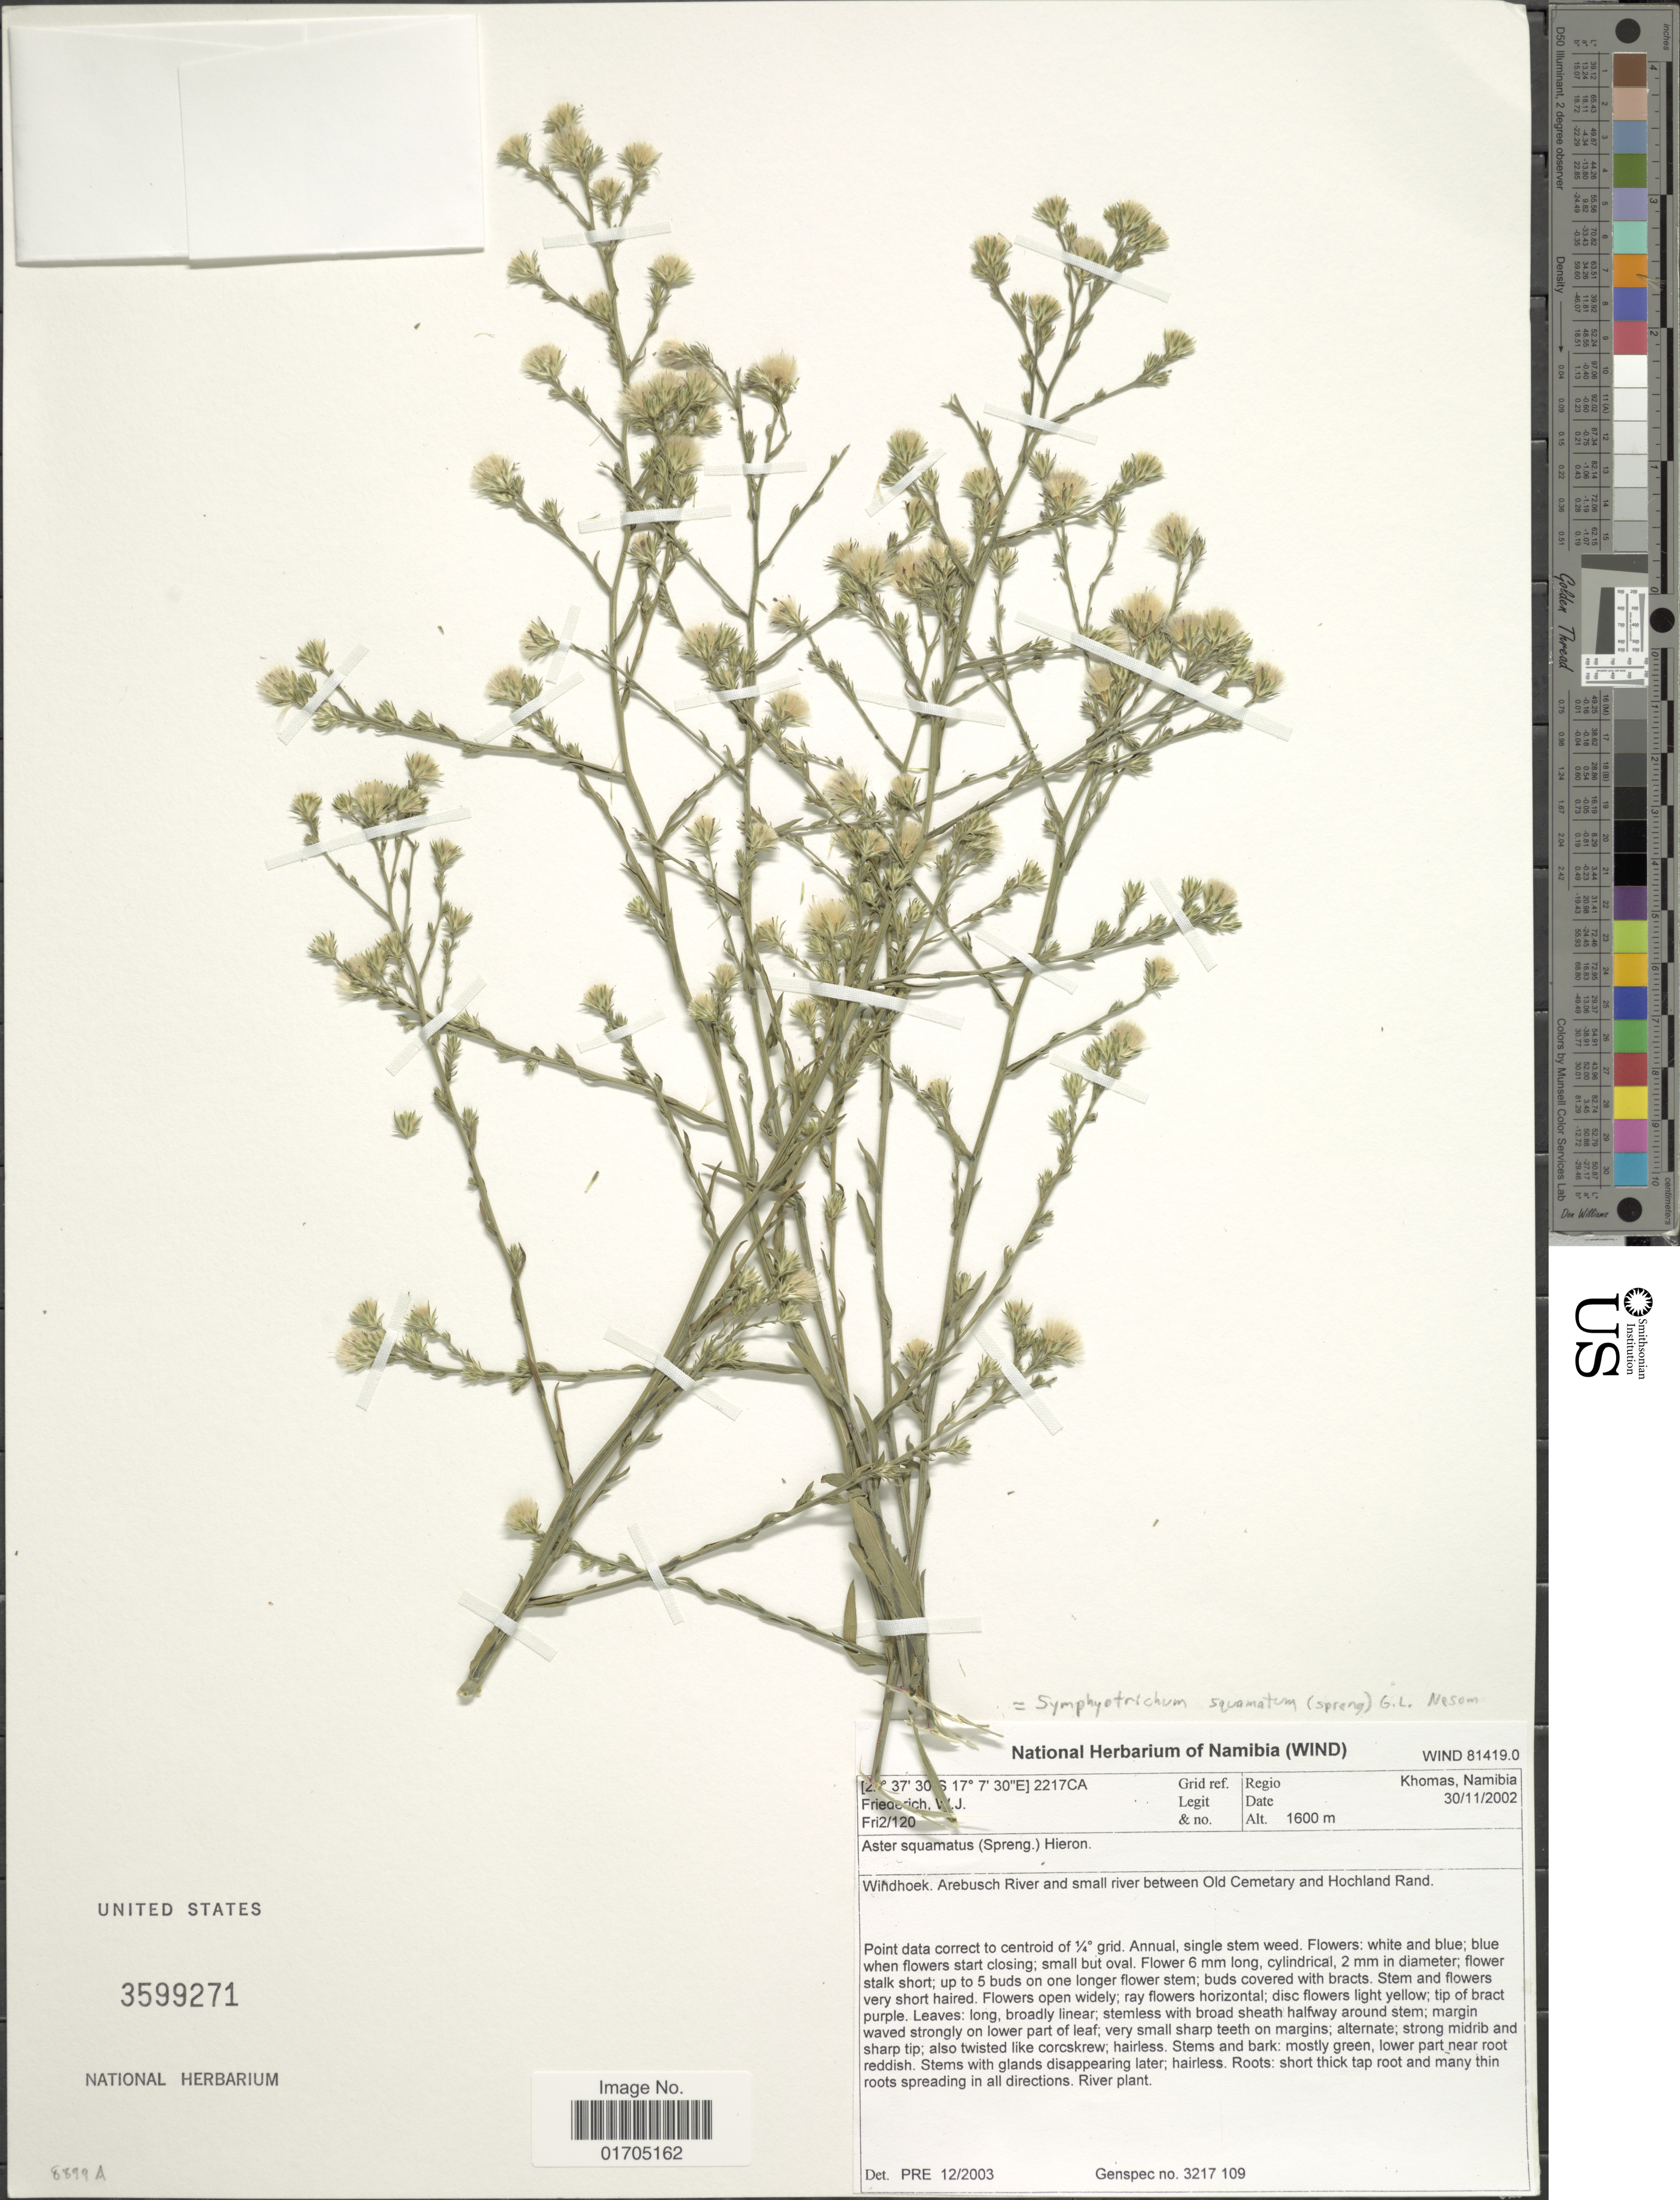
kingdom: Plantae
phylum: Tracheophyta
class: Magnoliopsida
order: Asterales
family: Asteraceae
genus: Symphyotrichum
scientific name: Symphyotrichum squamatum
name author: (Spreng.) G.L. Nesom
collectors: W. Friederich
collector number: Fri2/120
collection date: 2002-11-30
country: Namibia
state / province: Khomas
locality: Windhoek. Arebusch River and small river between Old Cemetary and Hochland Rand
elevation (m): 1600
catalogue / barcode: US 3599271